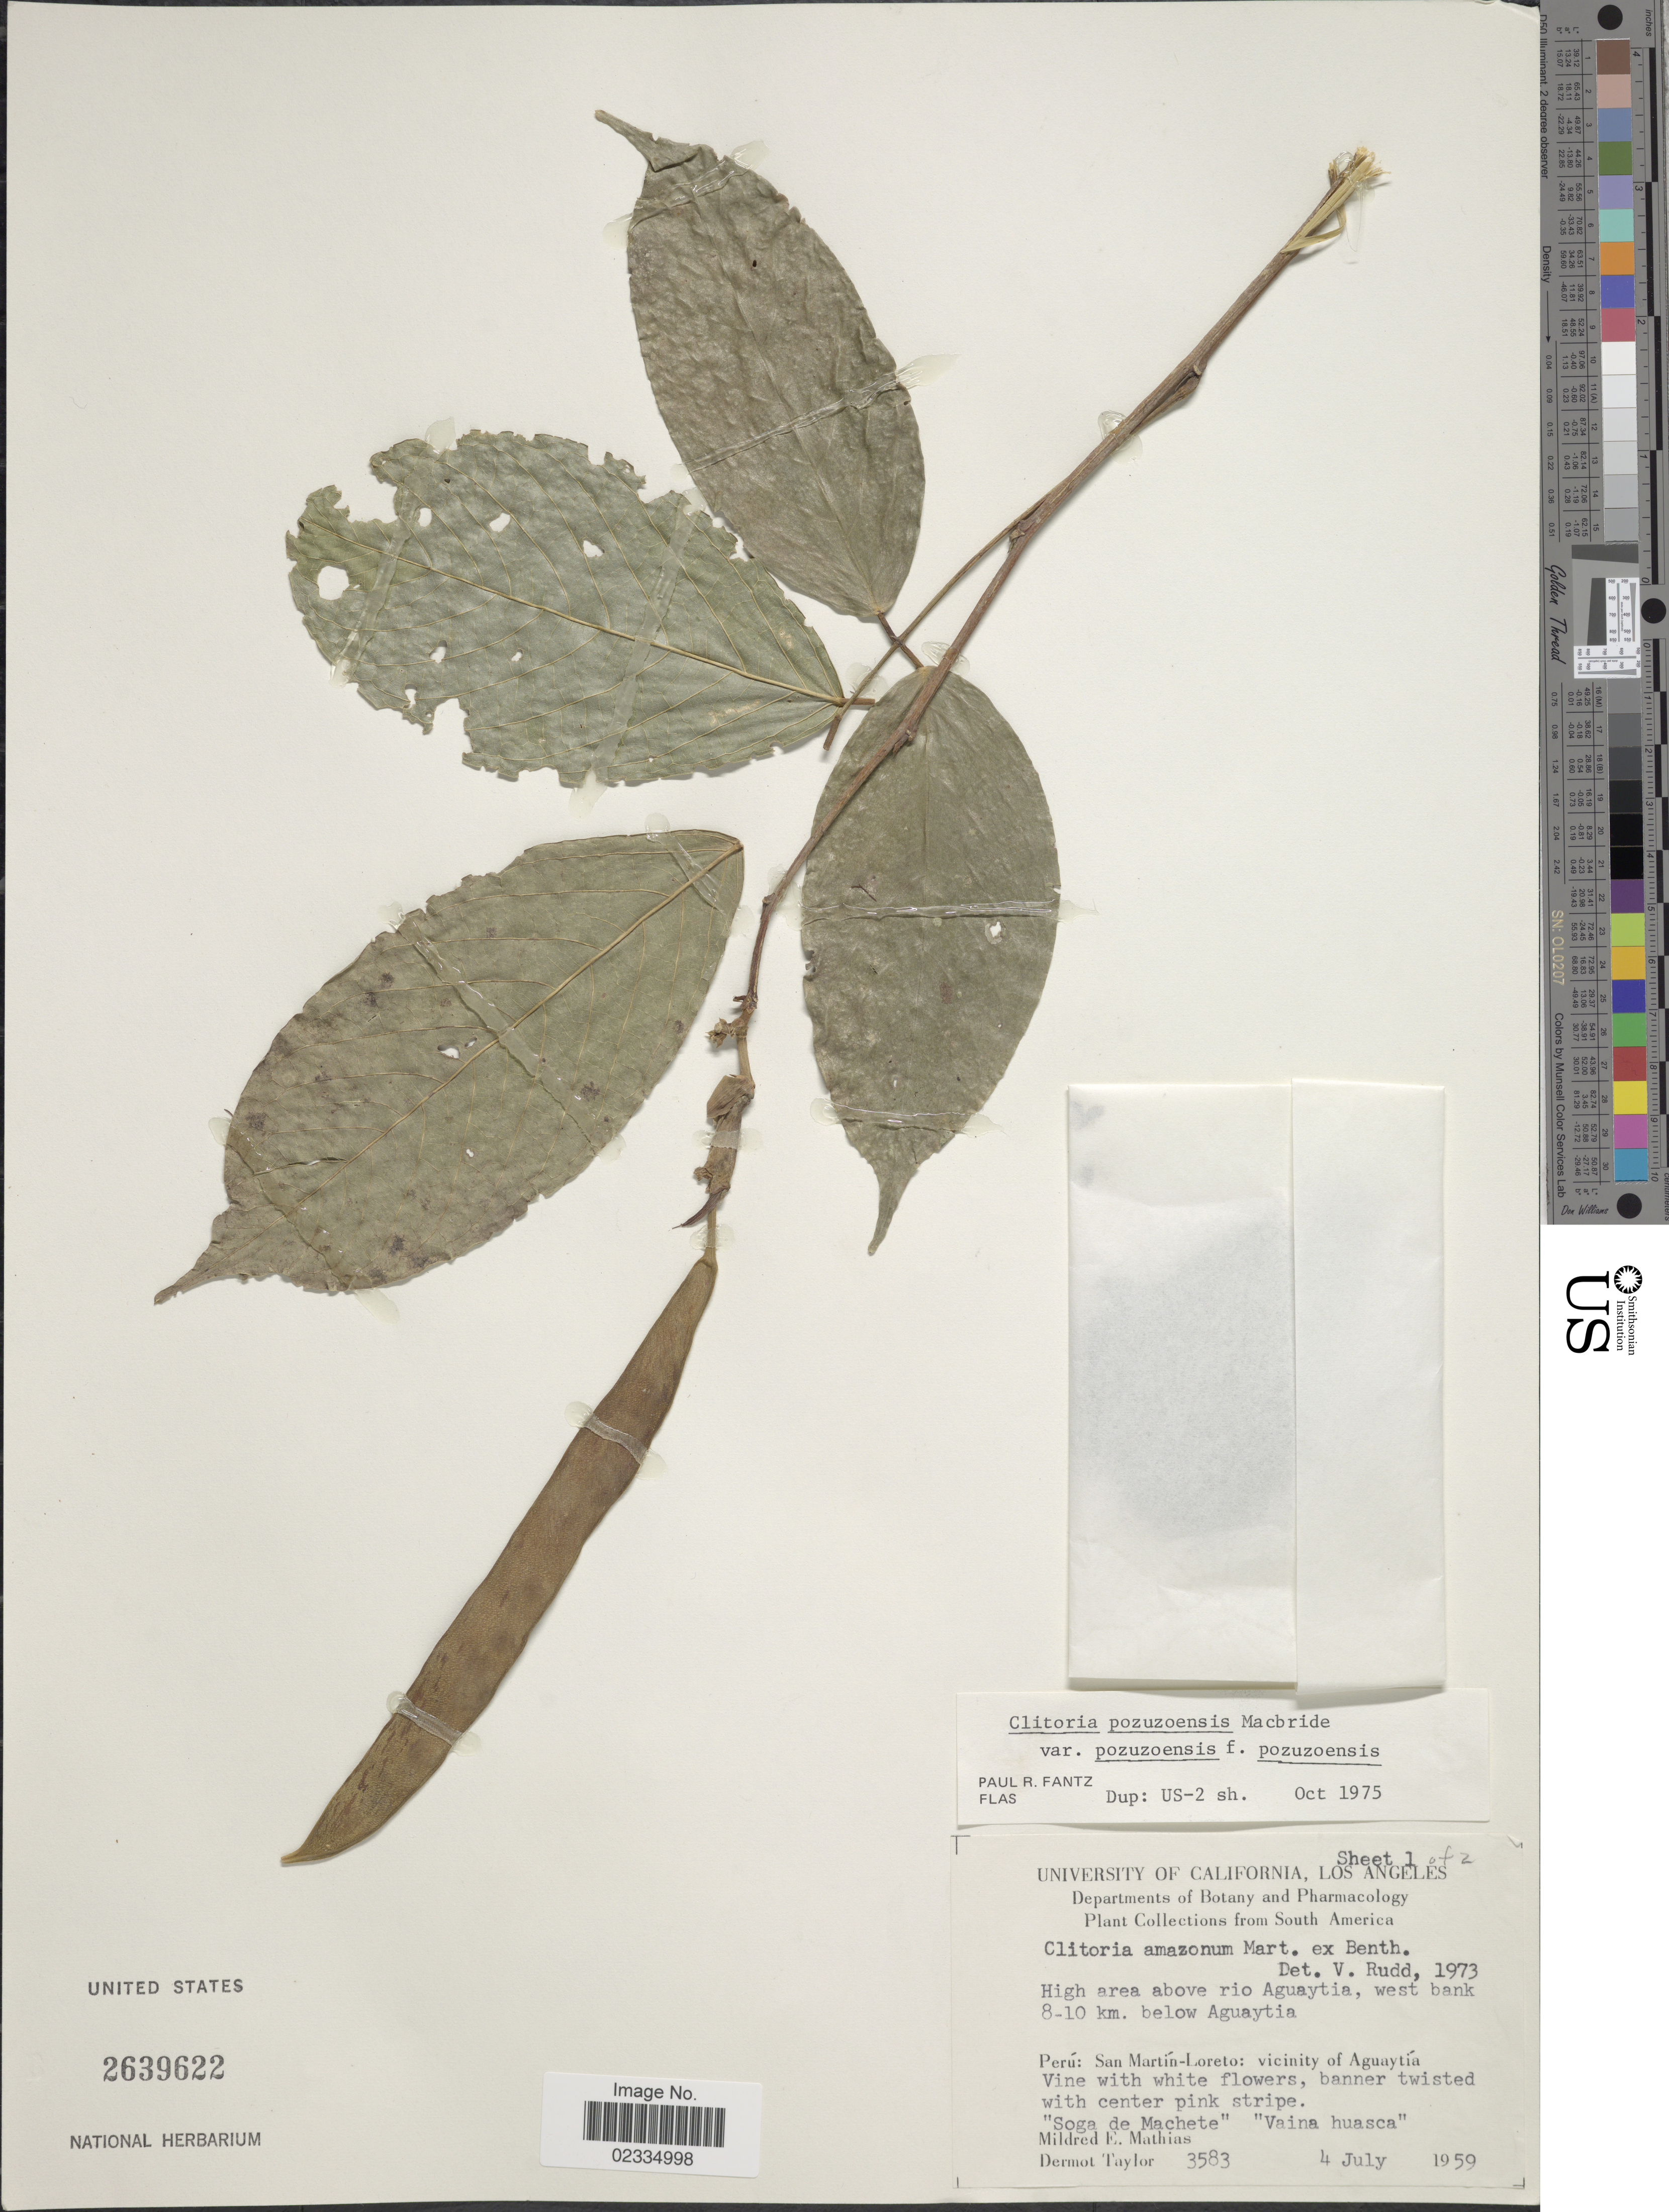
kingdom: Plantae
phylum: Tracheophyta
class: Magnoliopsida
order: Fabales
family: Fabaceae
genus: Clitoria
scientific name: Clitoria pozuzoensis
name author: J.F. Macbr.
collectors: M. E. Mathias & D. Taylor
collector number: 3583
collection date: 1959-07-04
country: Peru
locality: San Martin-Loreto: vicinity of Aguaytia. High area above rio Aguaytia, west bank 8-10 km. below Aguaytia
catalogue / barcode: US 2639622